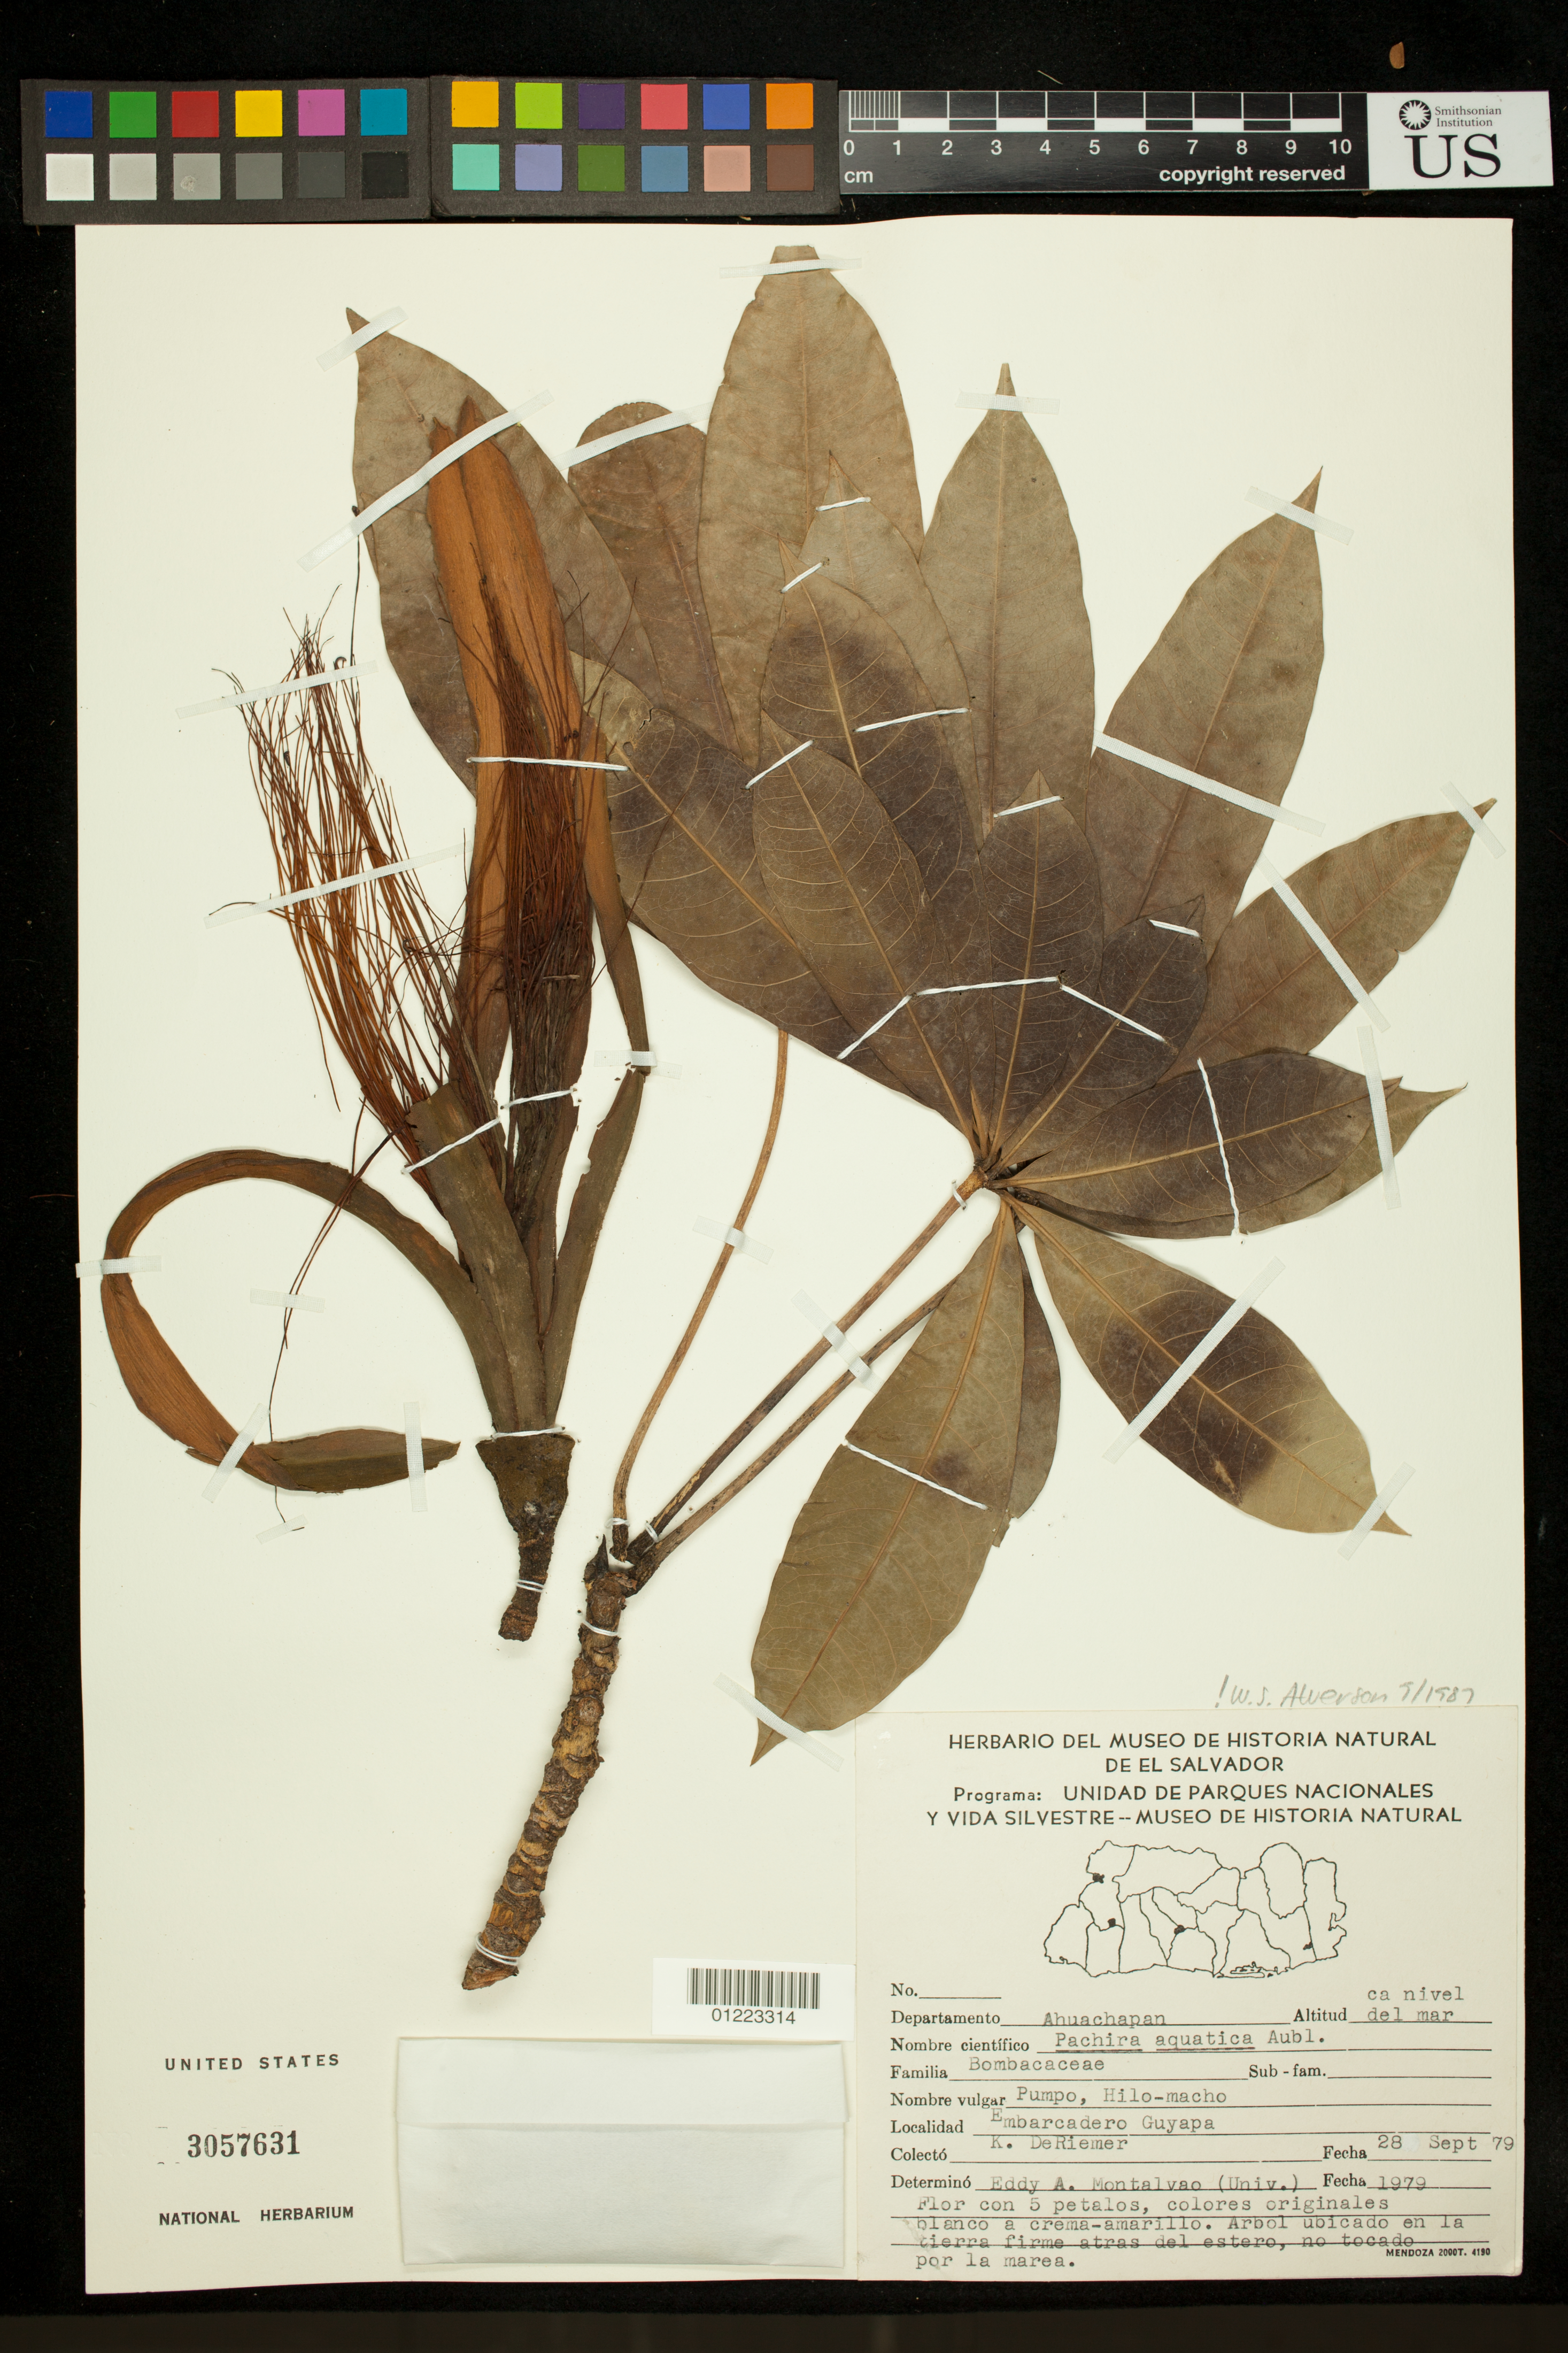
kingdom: Plantae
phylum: Tracheophyta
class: Magnoliopsida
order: Malvales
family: Malvaceae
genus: Pachira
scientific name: Pachira aquatica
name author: Aubl.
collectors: K. Riemer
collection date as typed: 9/28/1979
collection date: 1979-09-28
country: El Salvador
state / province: Ahuachapán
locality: Embarcadero Guyapa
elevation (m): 0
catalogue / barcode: US 3057631